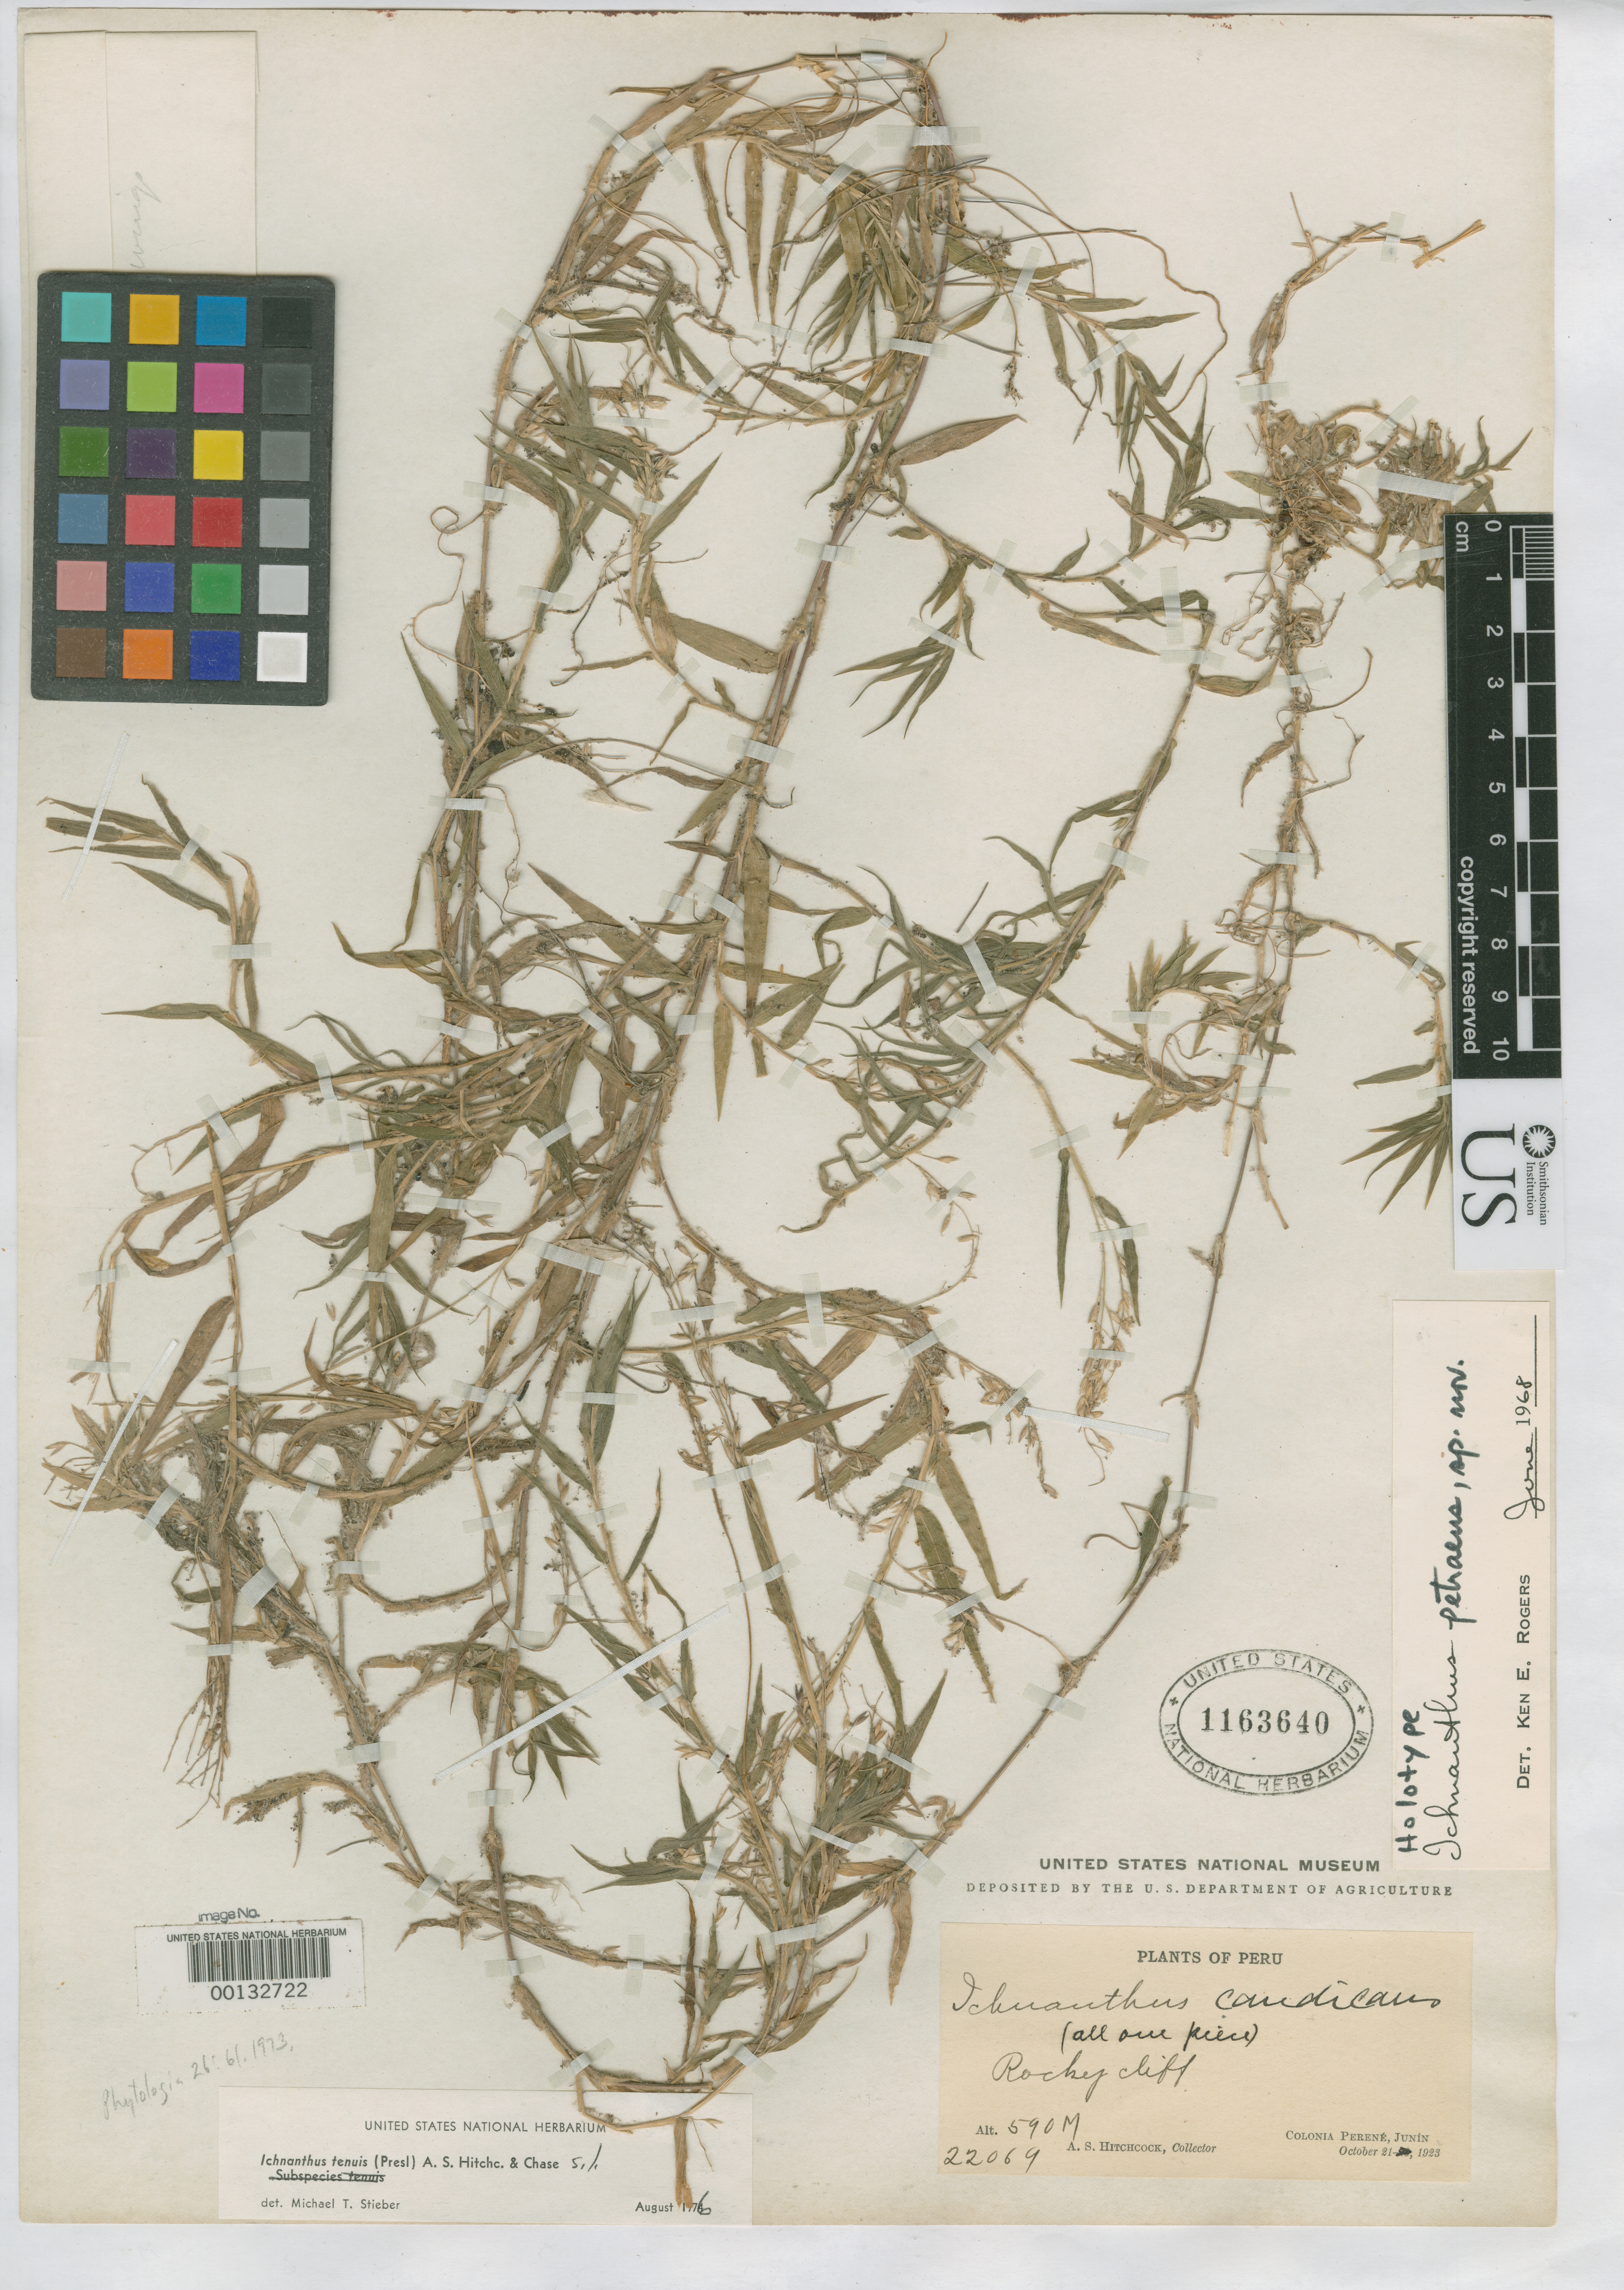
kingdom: Plantae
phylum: Tracheophyta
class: Liliopsida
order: Poales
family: Poaceae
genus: Ichnanthus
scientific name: Ichnanthus petraeus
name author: K.E. Rogers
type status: Holotype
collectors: A. S. Hitchcock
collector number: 22069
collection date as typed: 21 Oct 1923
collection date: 1923-10-21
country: Peru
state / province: Junín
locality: Colonia Perene.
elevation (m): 590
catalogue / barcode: US 1163640